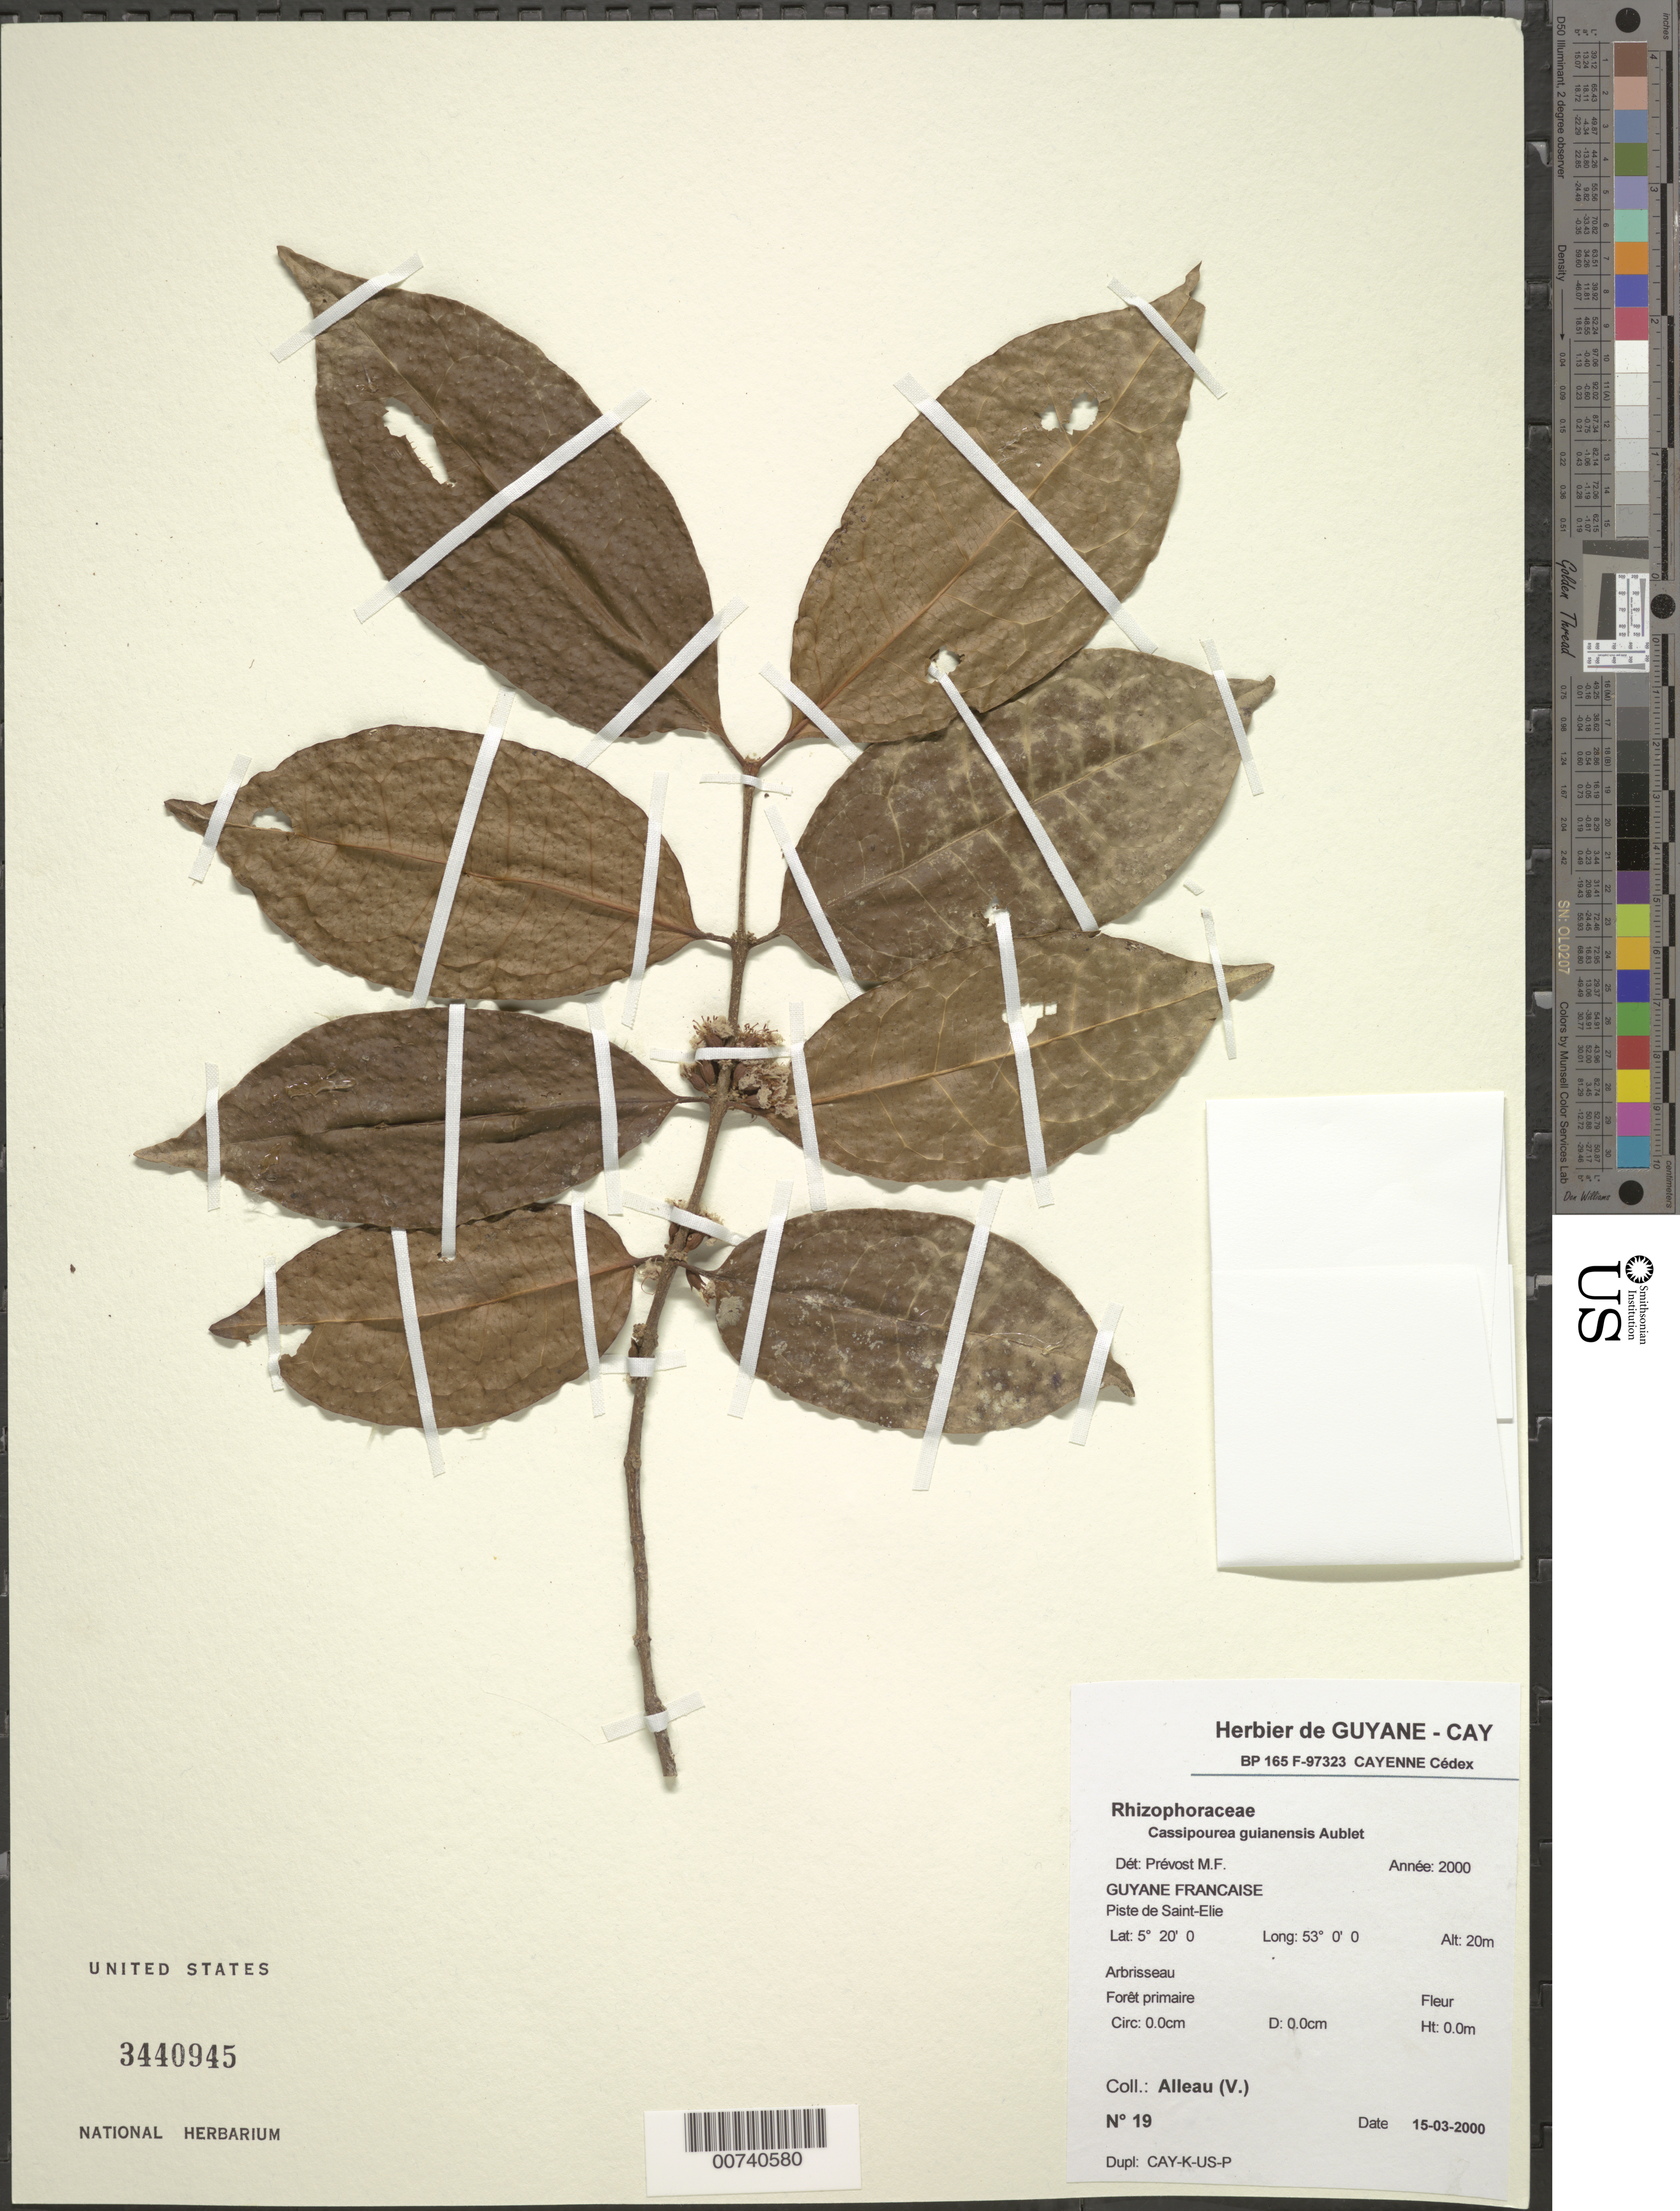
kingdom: Plantae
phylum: Tracheophyta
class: Magnoliopsida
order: Malpighiales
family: Rhizophoraceae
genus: Cassipourea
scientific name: Cassipourea guianensis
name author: Aubl.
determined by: Prévost, M.-F.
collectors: V. Alleau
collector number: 19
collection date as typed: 15-Mar-00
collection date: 2000-03-15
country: French Guiana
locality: Piste de Saint-Élie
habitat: Primary forest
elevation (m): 20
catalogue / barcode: US 3440945